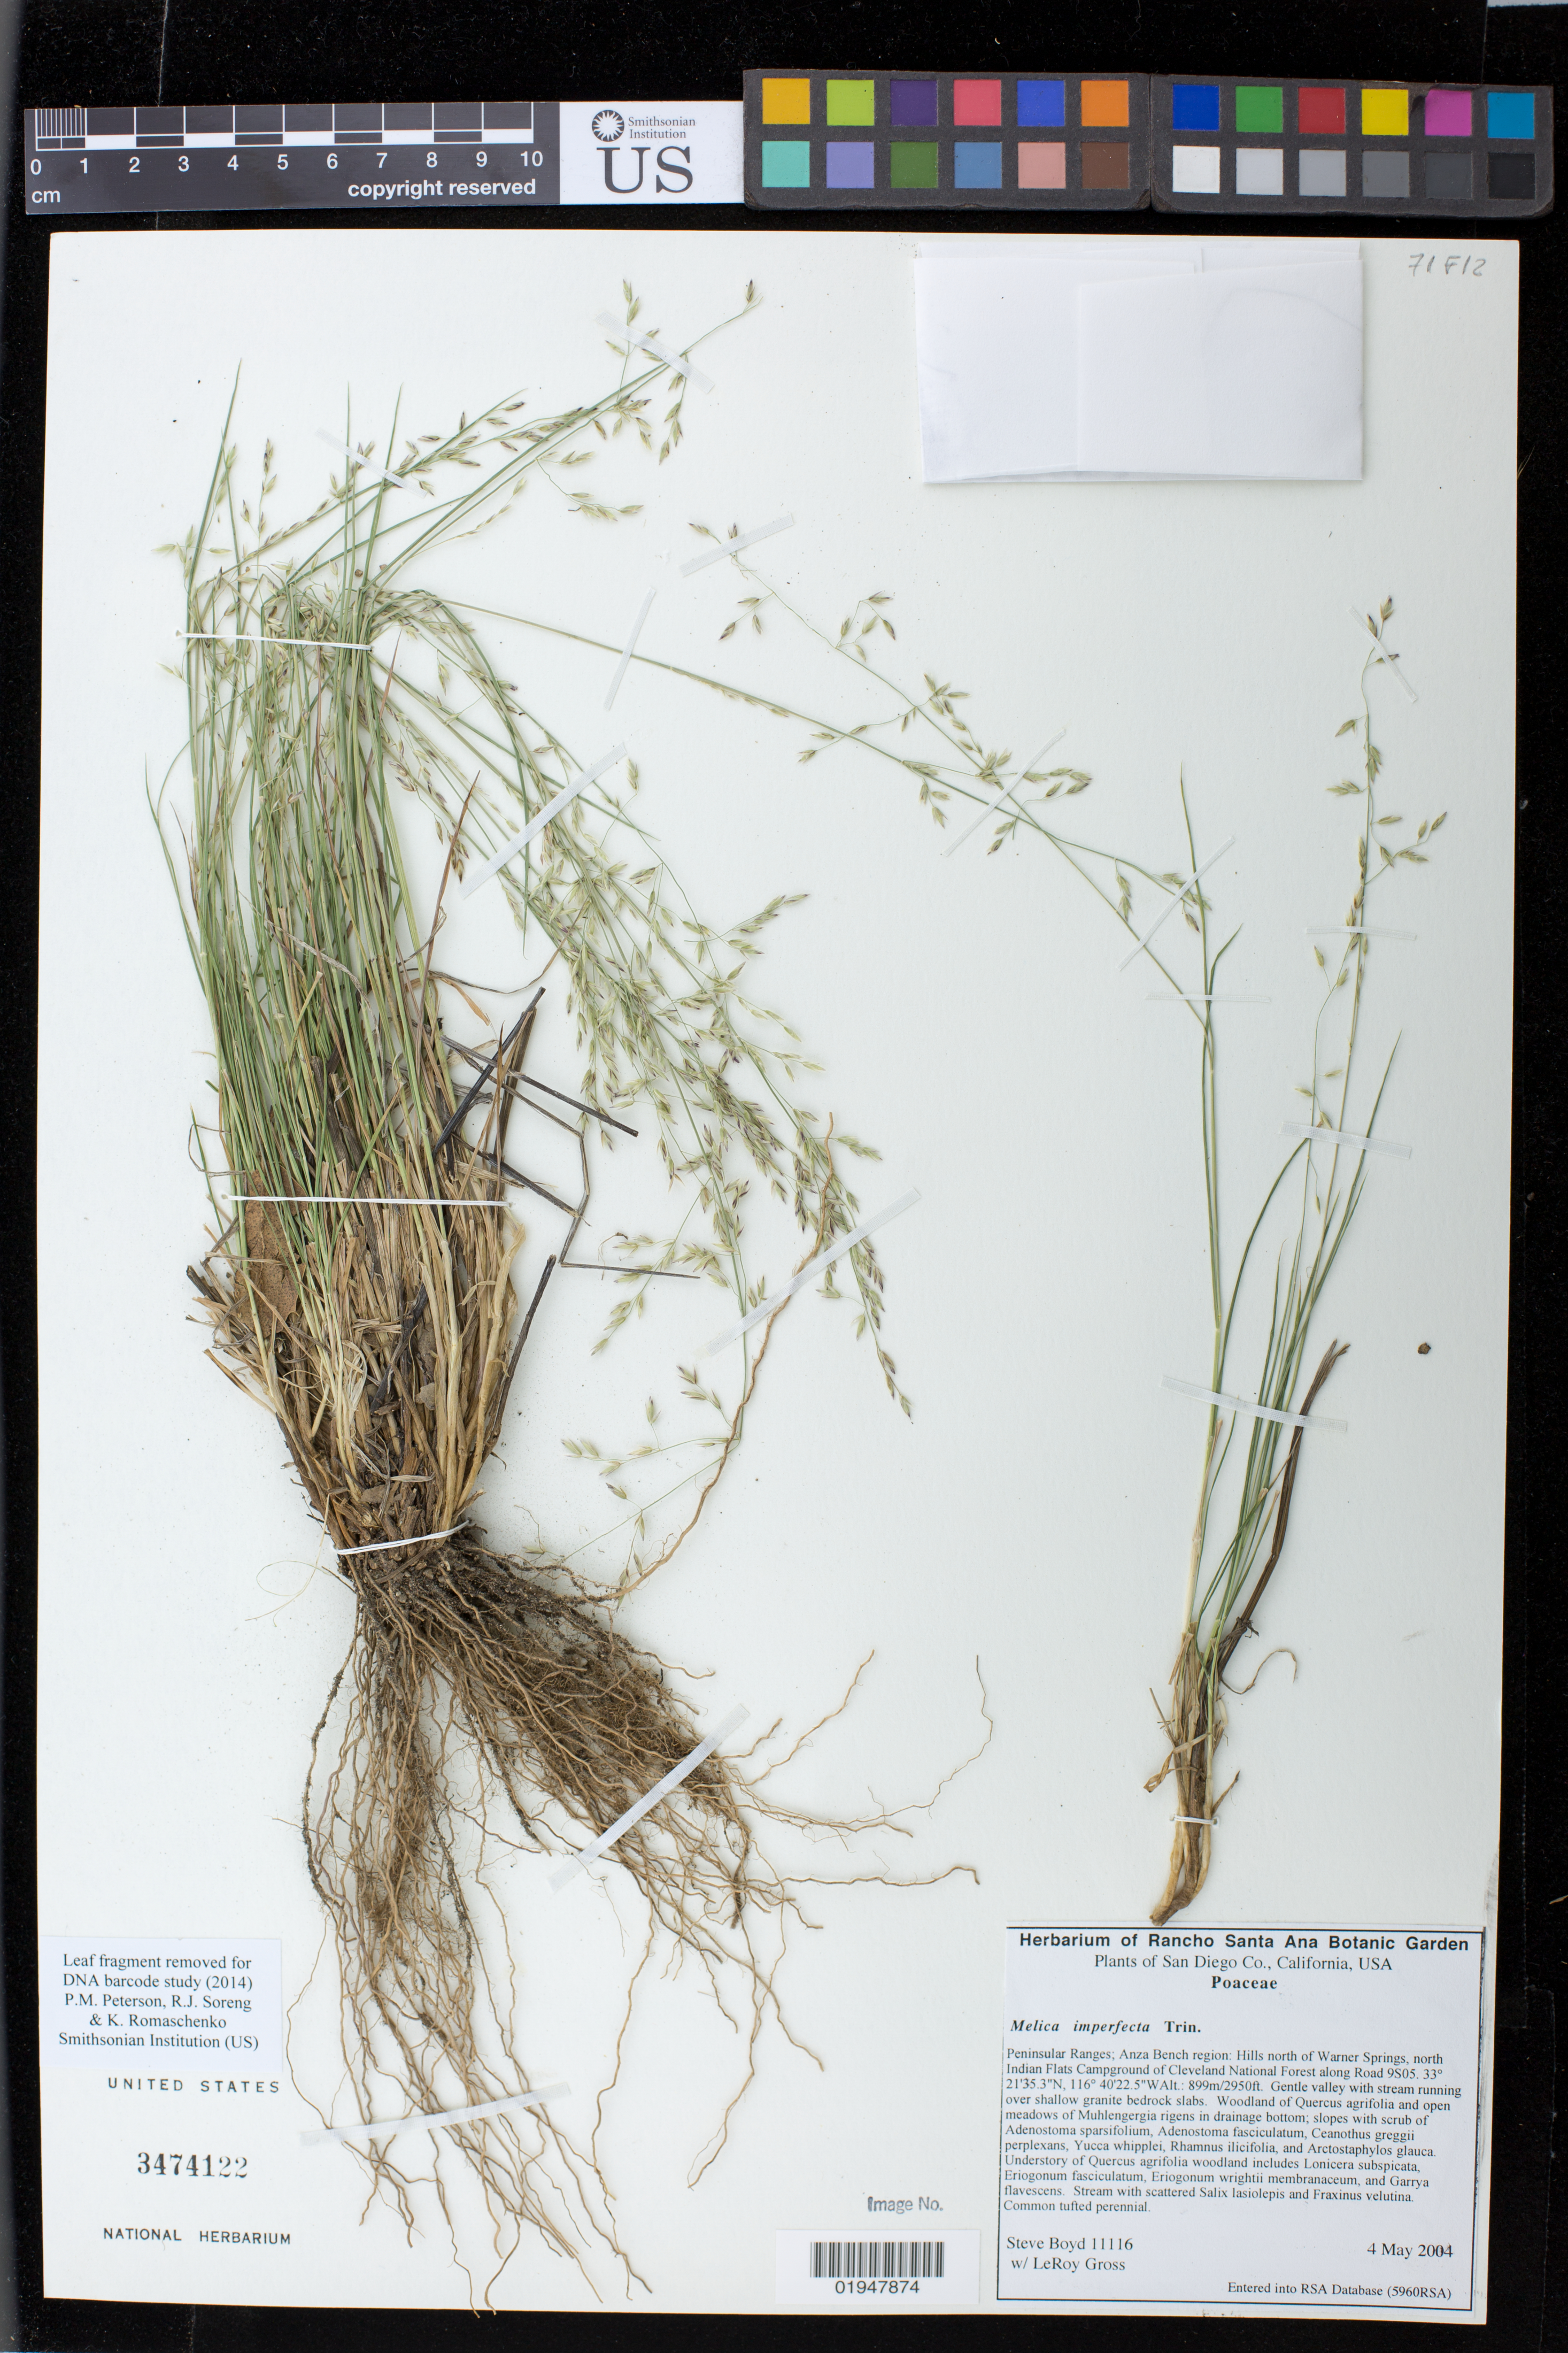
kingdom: Plantae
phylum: Tracheophyta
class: Liliopsida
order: Poales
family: Poaceae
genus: Melica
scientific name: Melica imperfecta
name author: Trin.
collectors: S. Boyd & L. Gross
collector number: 11116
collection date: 2004-05-04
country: United States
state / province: California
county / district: San Diego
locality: Peninsular Ranges; Anza Bench region: Hills north of Warner Springs, north Indian Flats Campground of Cleveland National Forest along Road 9S05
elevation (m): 899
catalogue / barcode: US 3474122